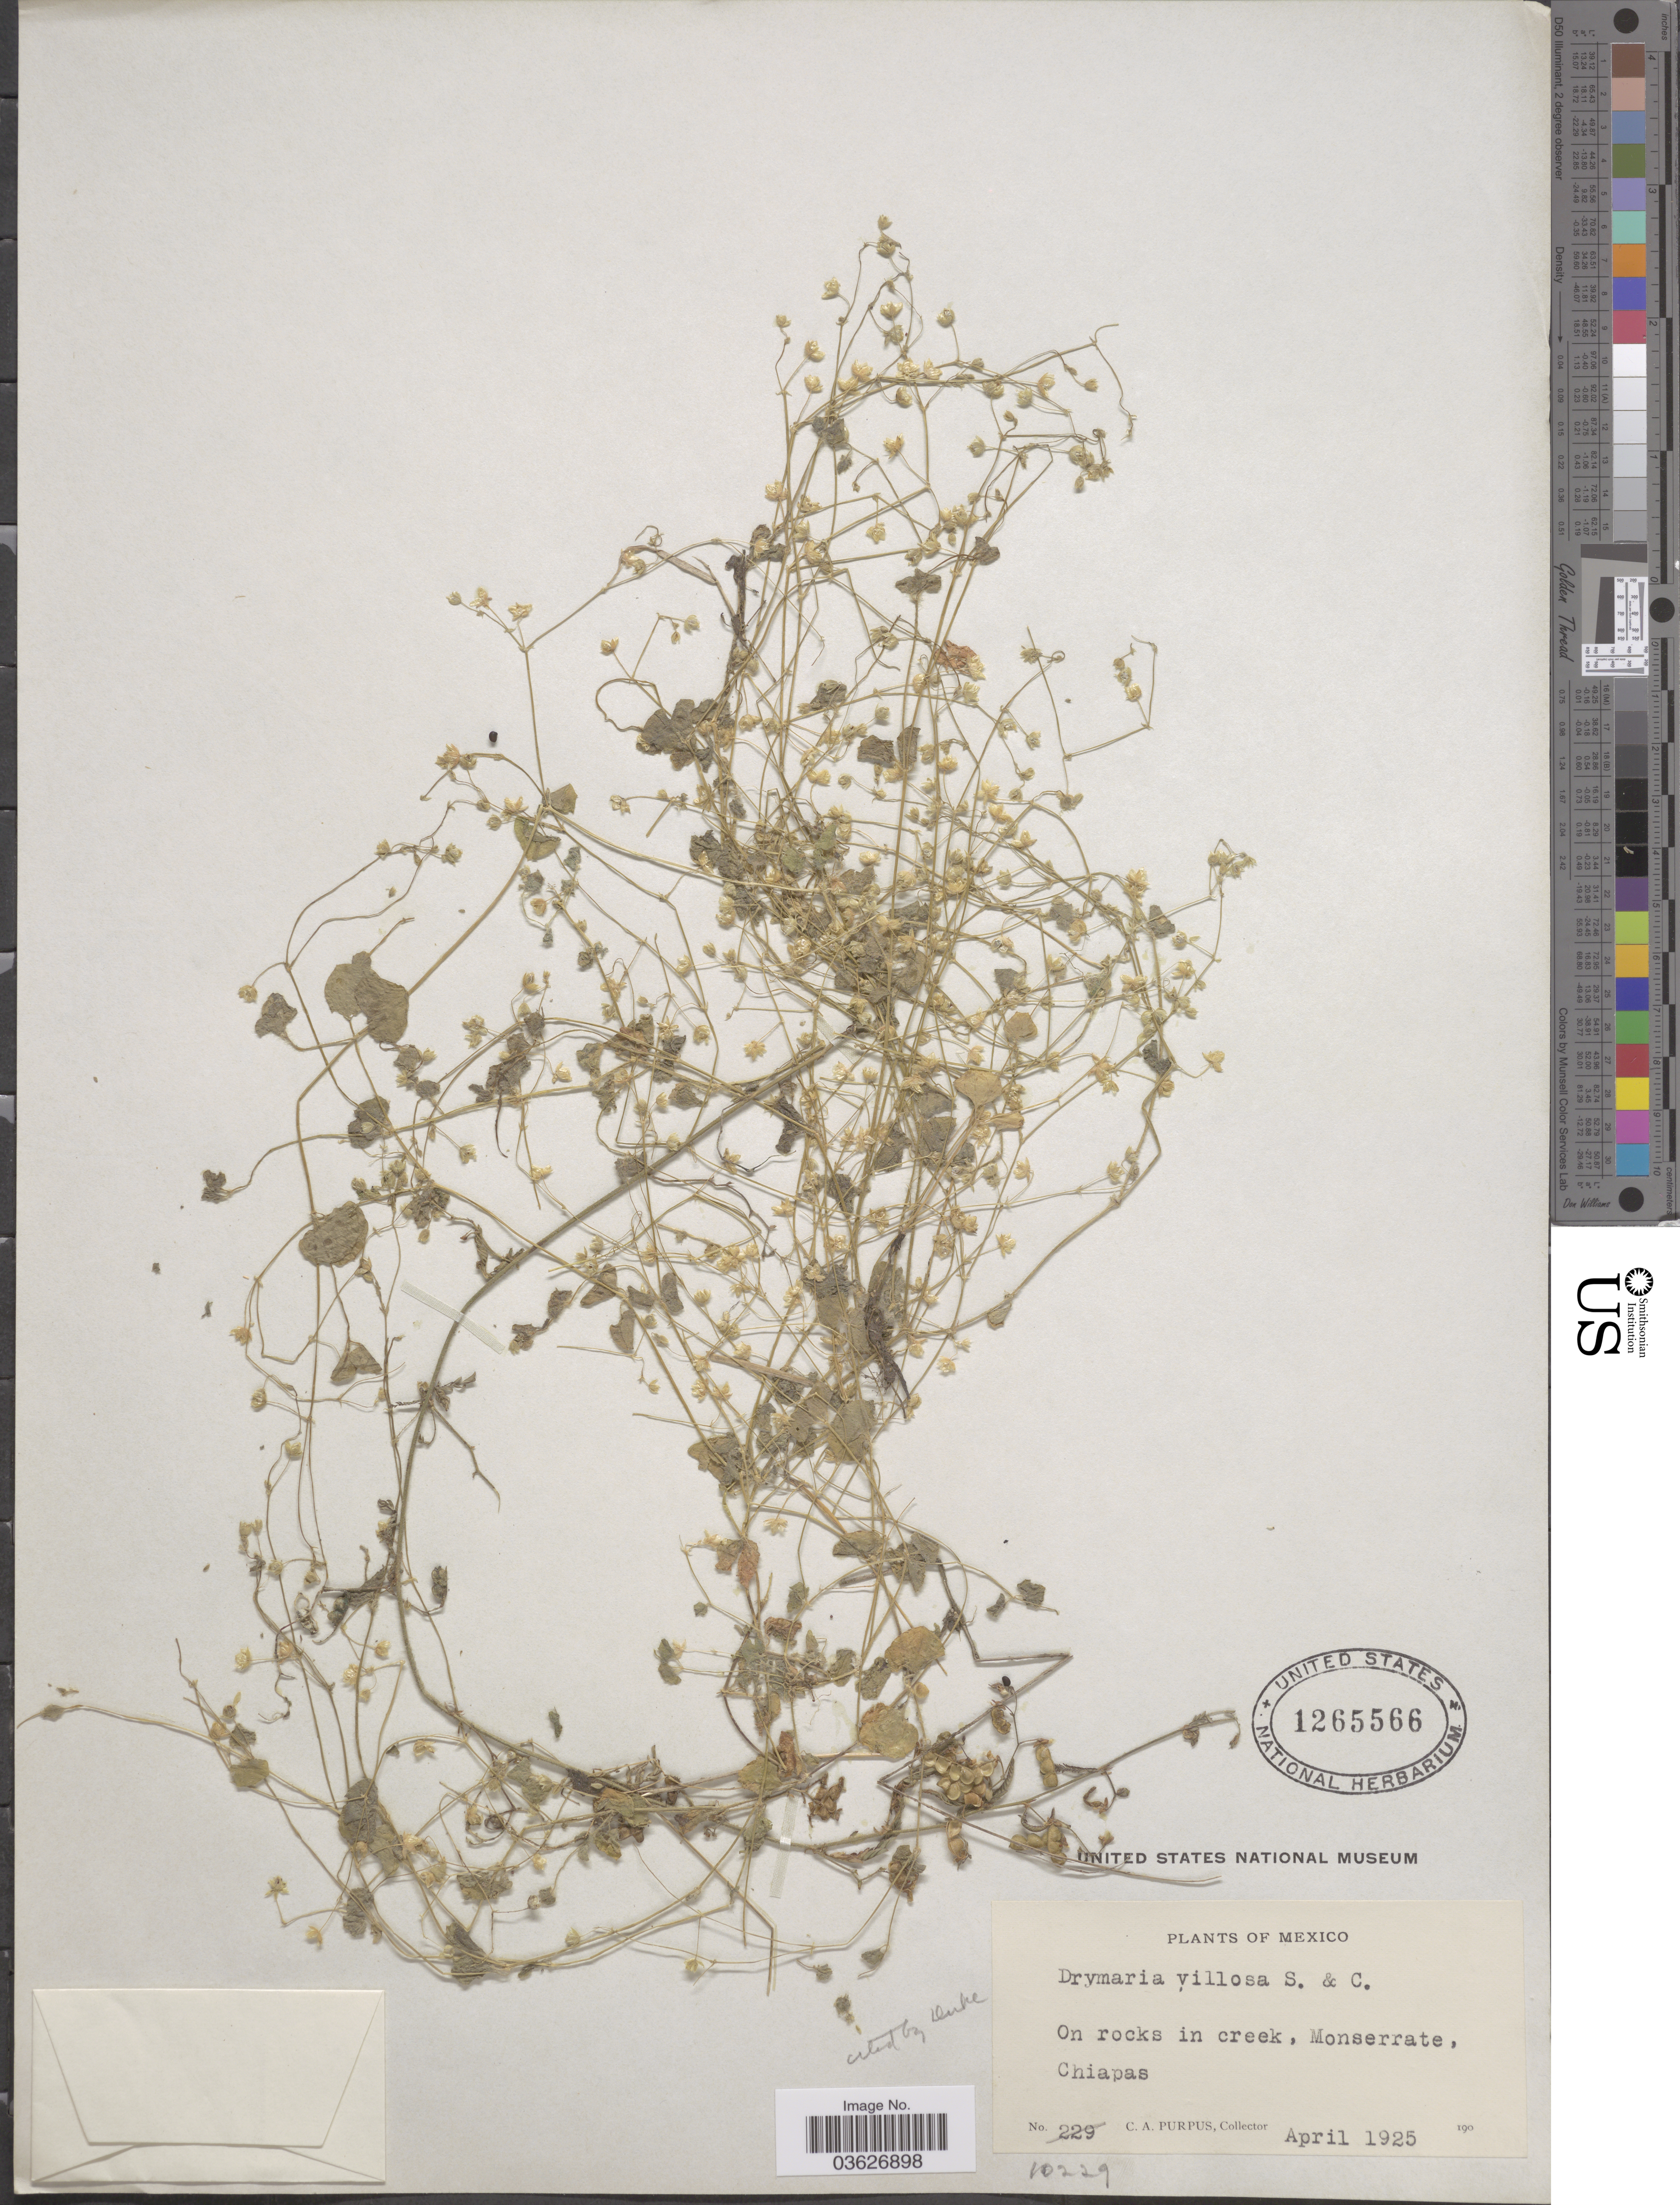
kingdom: Plantae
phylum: Tracheophyta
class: Magnoliopsida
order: Caryophyllales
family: Caryophyllaceae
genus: Drymaria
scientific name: Drymaria villosa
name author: Cham. & Schltdl.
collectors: C. A. Purpus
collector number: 10229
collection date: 1925-04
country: Mexico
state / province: Chiapas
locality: On rocks in creek, Monserrate.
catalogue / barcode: US 1265566